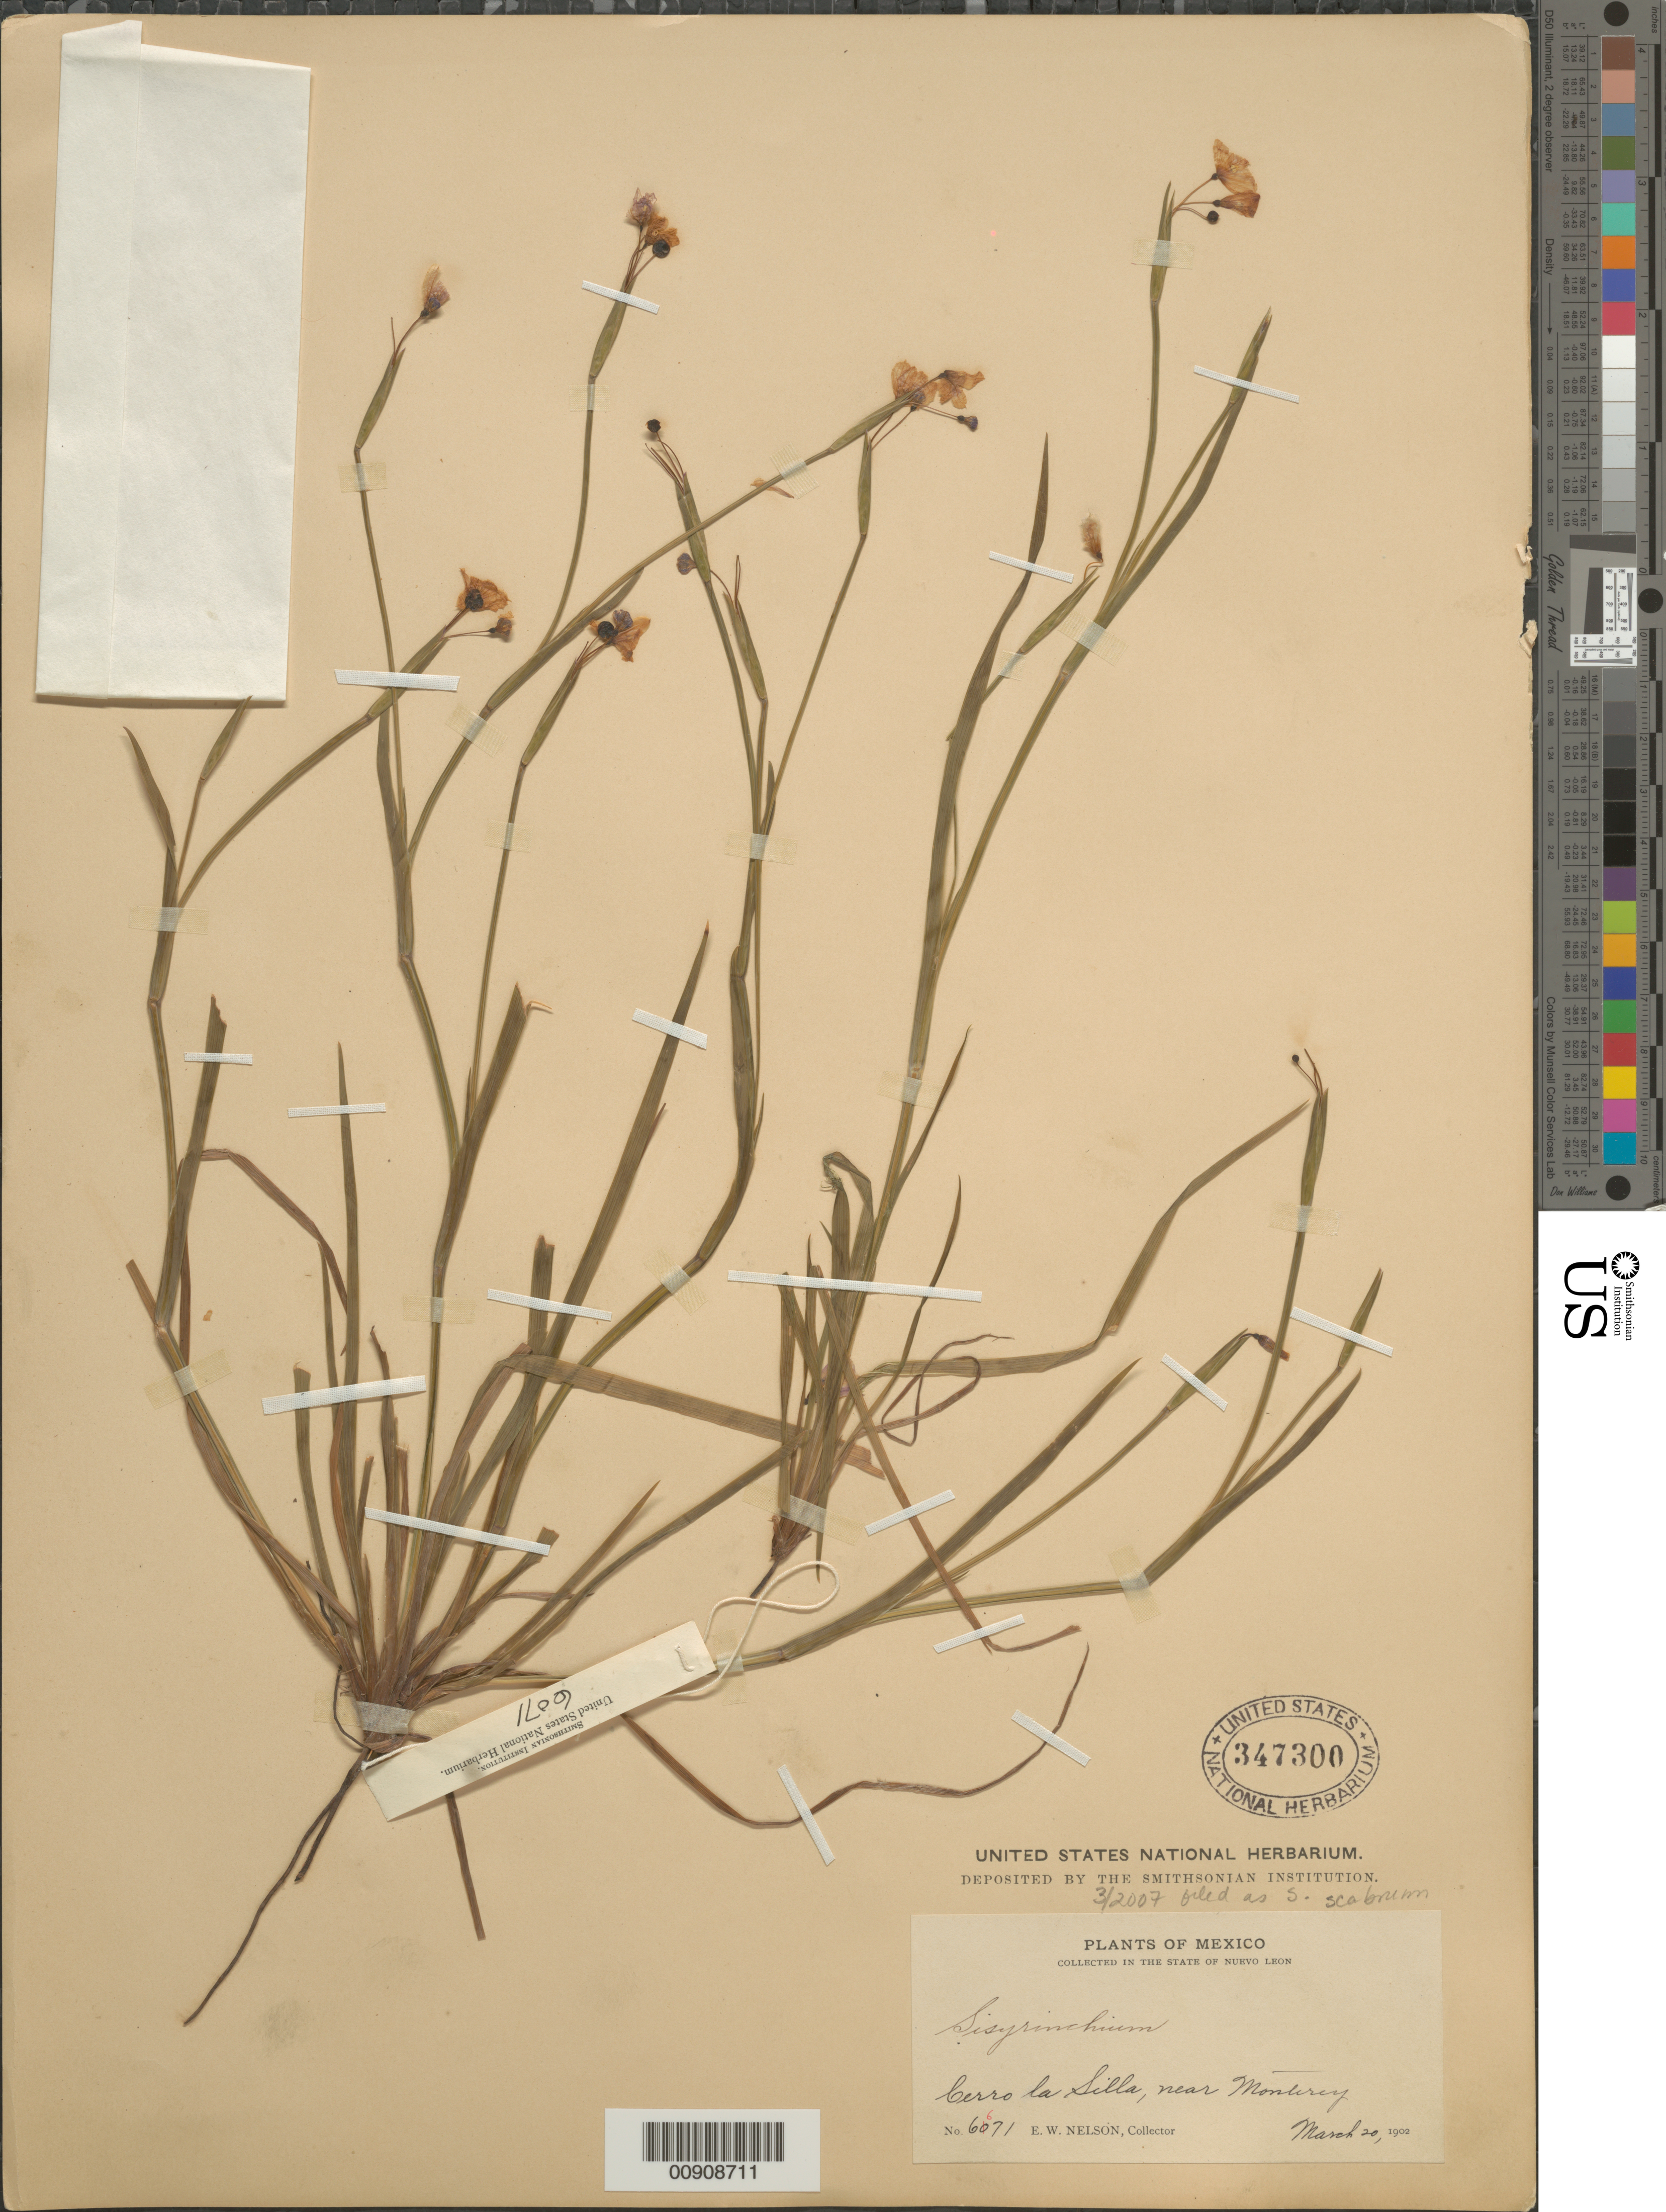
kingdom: Plantae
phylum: Tracheophyta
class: Liliopsida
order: Asparagales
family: Iridaceae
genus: Sisyrinchium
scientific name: Sisyrinchium scabrum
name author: Schltdl. & Cham.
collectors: E. W. Nelson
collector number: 6671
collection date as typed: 20 Mar 1902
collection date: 1902-03-20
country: Mexico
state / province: Nuevo León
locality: Cerro la Silla, near Monterrey, State of Nuevo León.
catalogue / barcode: US 347300